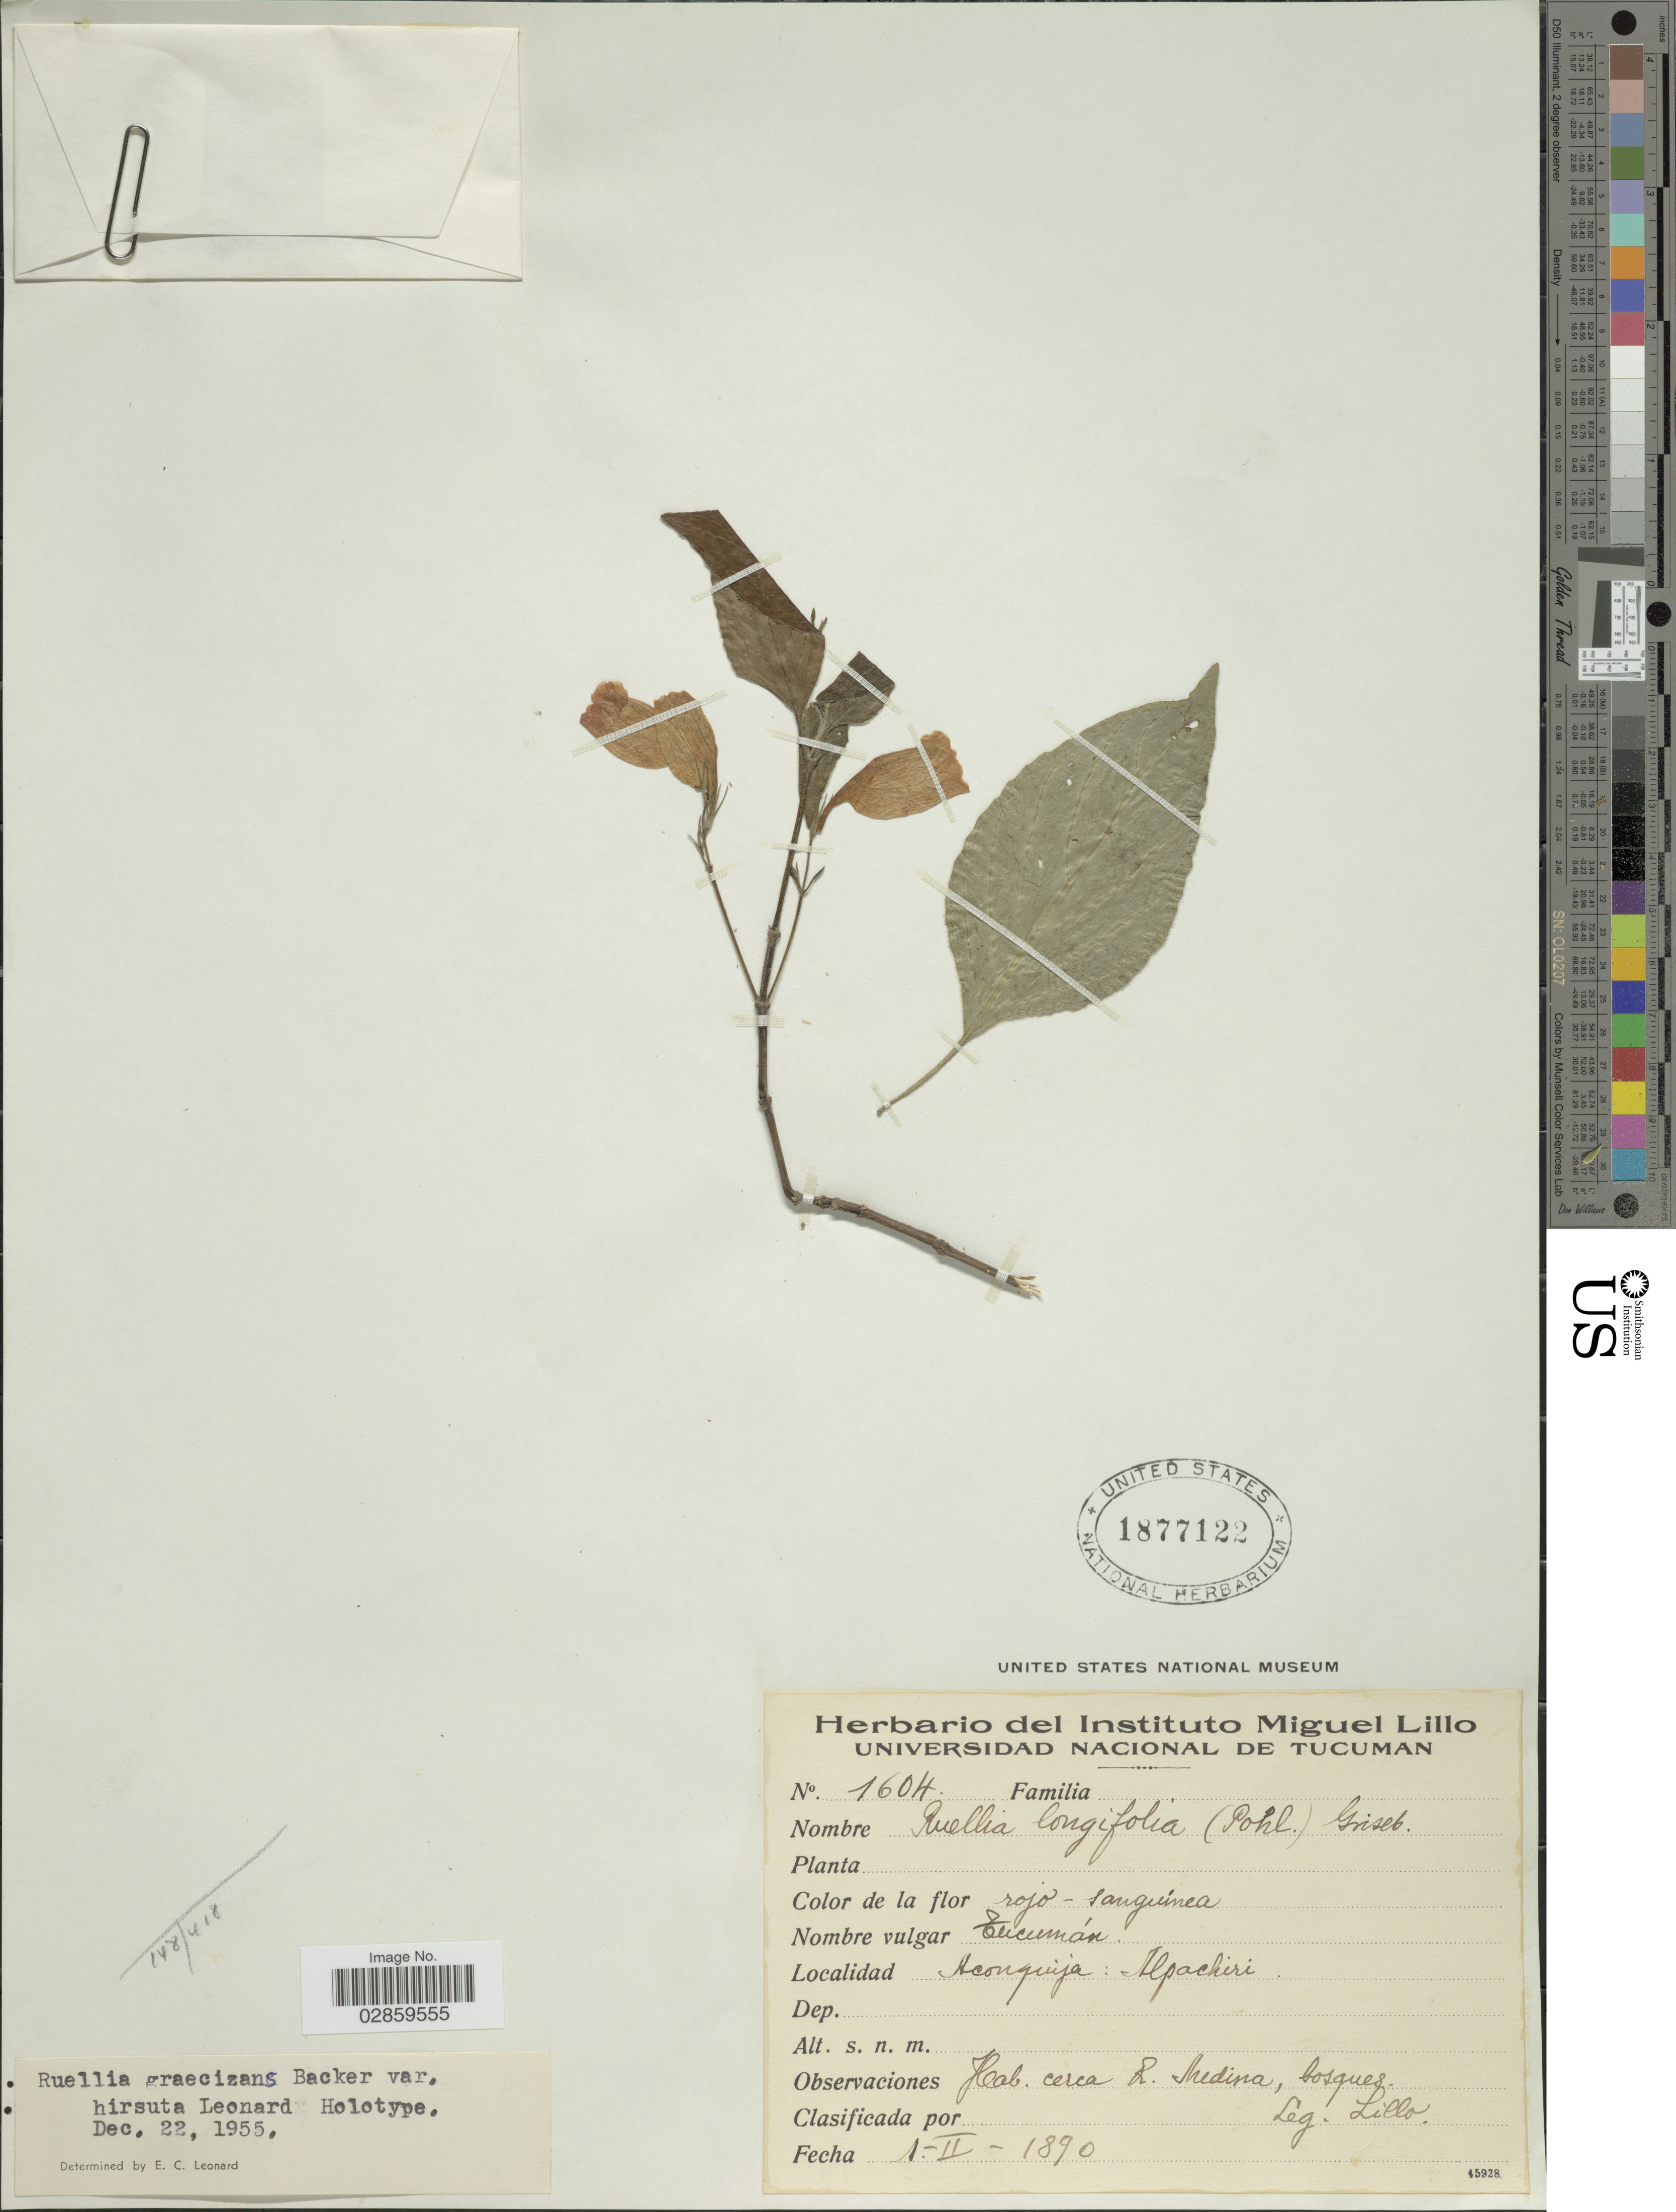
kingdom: Plantae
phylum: Tracheophyta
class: Magnoliopsida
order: Lamiales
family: Acanthaceae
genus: Ruellia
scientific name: Ruellia brevifolia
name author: (Pohl) C. Ezcurra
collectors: M. Lillo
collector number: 1604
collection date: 1890-02-01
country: Argentina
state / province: Tucuman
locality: Aconquija: Alpachiri.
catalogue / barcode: US 1877122